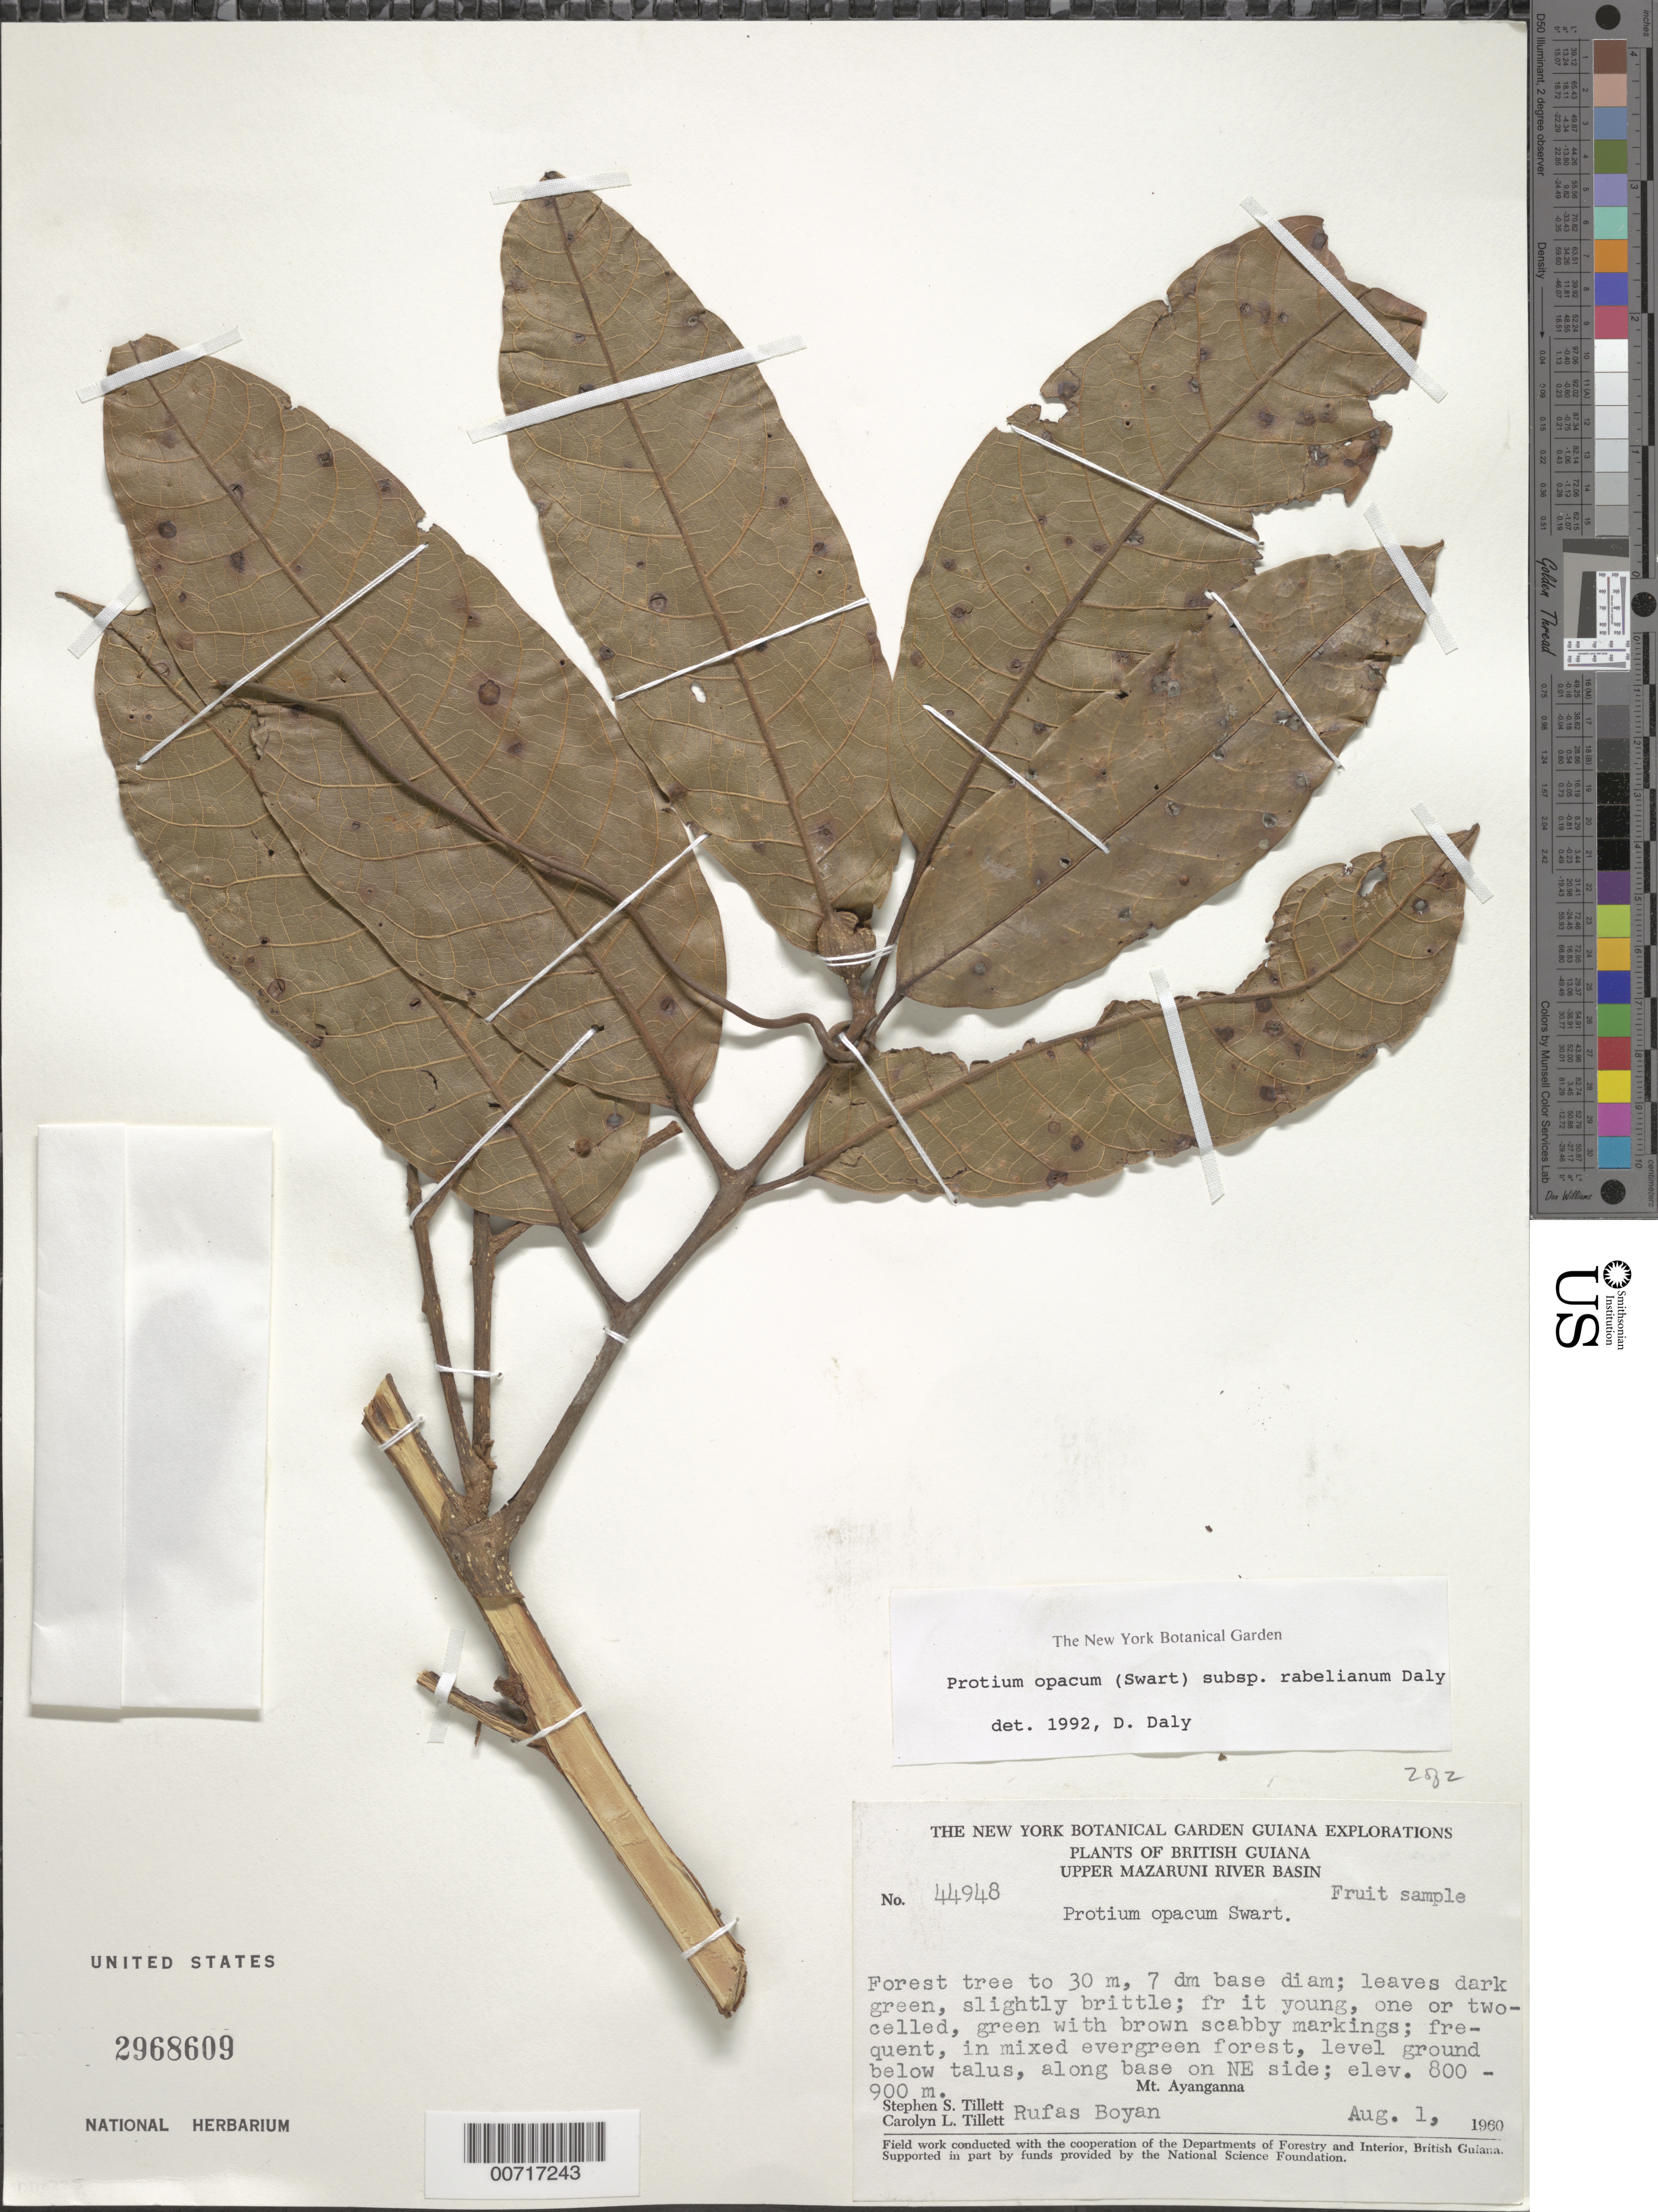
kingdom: Plantae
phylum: Tracheophyta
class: Magnoliopsida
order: Sapindales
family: Burseraceae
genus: Protium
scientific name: Protium opacum subsp. rabelianum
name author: Daly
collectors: S. S. Tillett, C. L. Tillett & R. Boyan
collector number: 44948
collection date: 1960-08-01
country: Guyana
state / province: Cuyuni-Mazaruni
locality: British Guiana. Upper Mazaruni River Basin. Mt. Ayanganna.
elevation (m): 800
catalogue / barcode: US 2968609